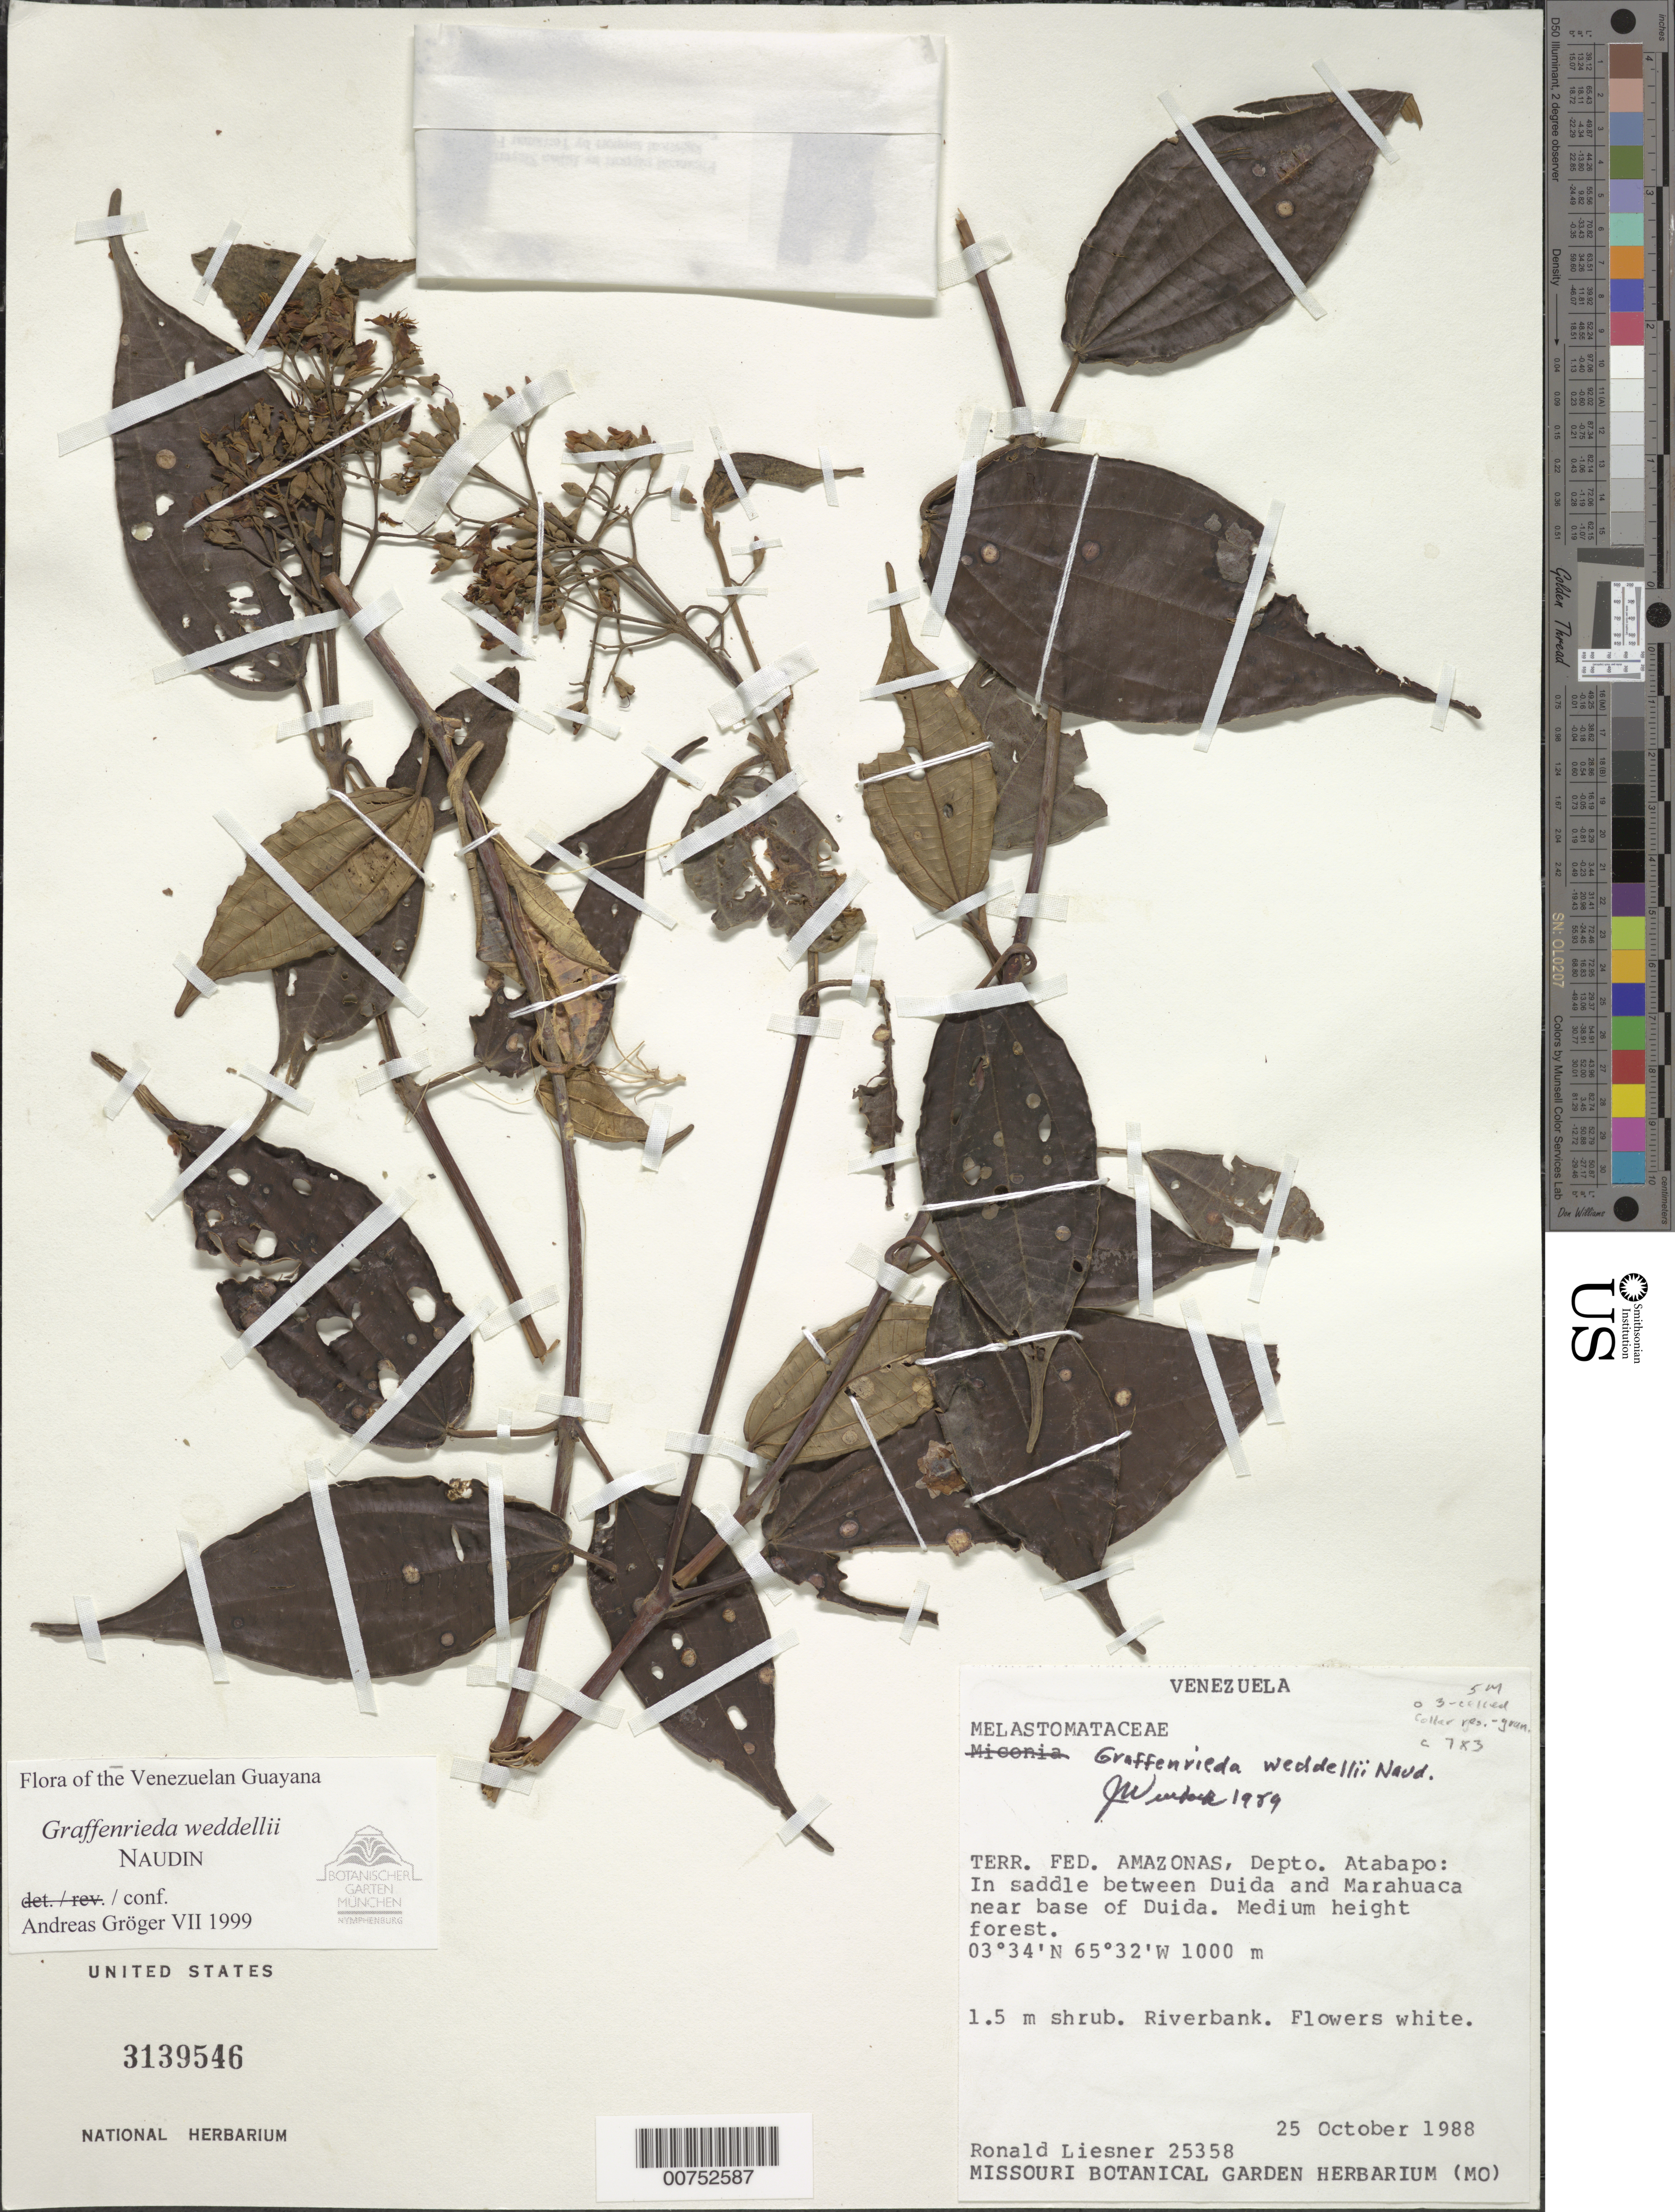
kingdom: Plantae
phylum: Tracheophyta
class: Magnoliopsida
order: Myrtales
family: Melastomataceae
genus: Graffenrieda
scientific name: Graffenrieda weddellii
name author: Naudin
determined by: Gröger, A.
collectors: R. L. Liesner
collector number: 25358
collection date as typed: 25-Oct-88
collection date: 1988-10-25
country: Venezuela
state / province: Amazonas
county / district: Atabapo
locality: Duida, near base; saddle between Duida and Marahuaca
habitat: Medium height forest; riverbank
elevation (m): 1000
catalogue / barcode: US 3139546